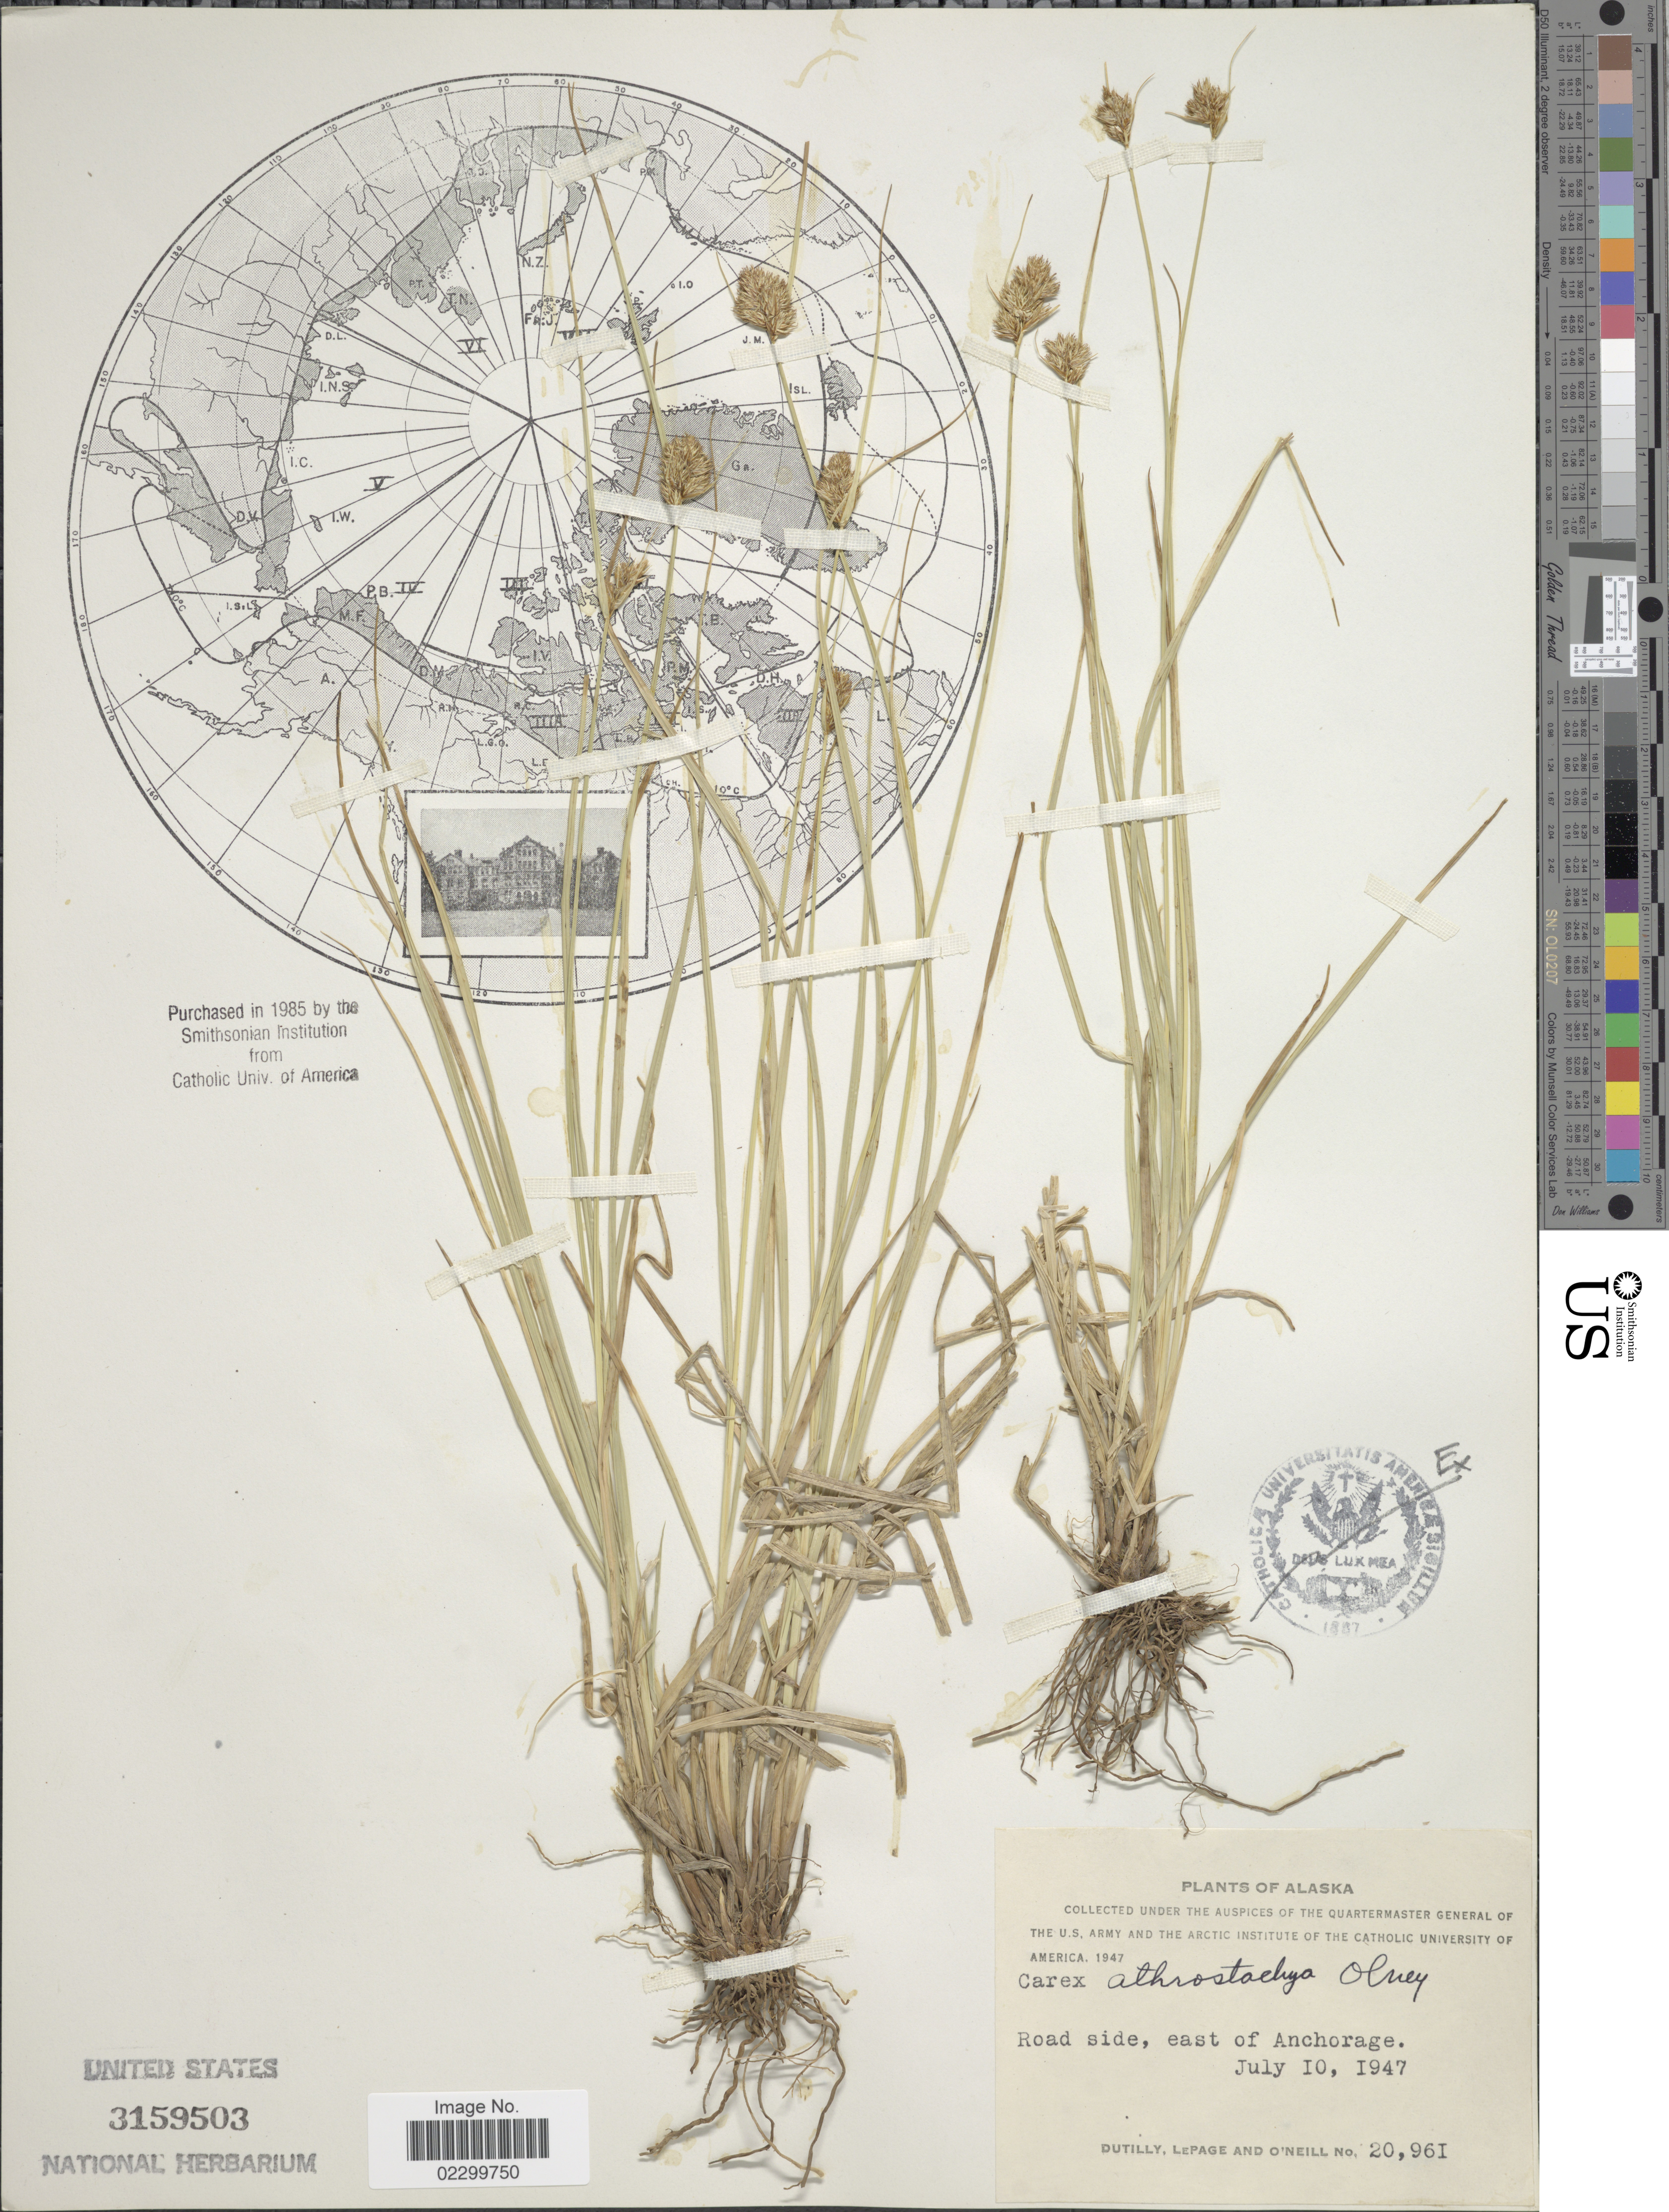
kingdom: Plantae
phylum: Tracheophyta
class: Liliopsida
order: Poales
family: Cyperaceae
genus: Carex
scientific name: Carex athrostachya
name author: Olney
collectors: -. Dutilly, -. LePage & -. O'Neill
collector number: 20961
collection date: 1947-07-10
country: United States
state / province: Alaska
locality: Road side, east of Anchorage.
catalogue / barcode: US 3159503